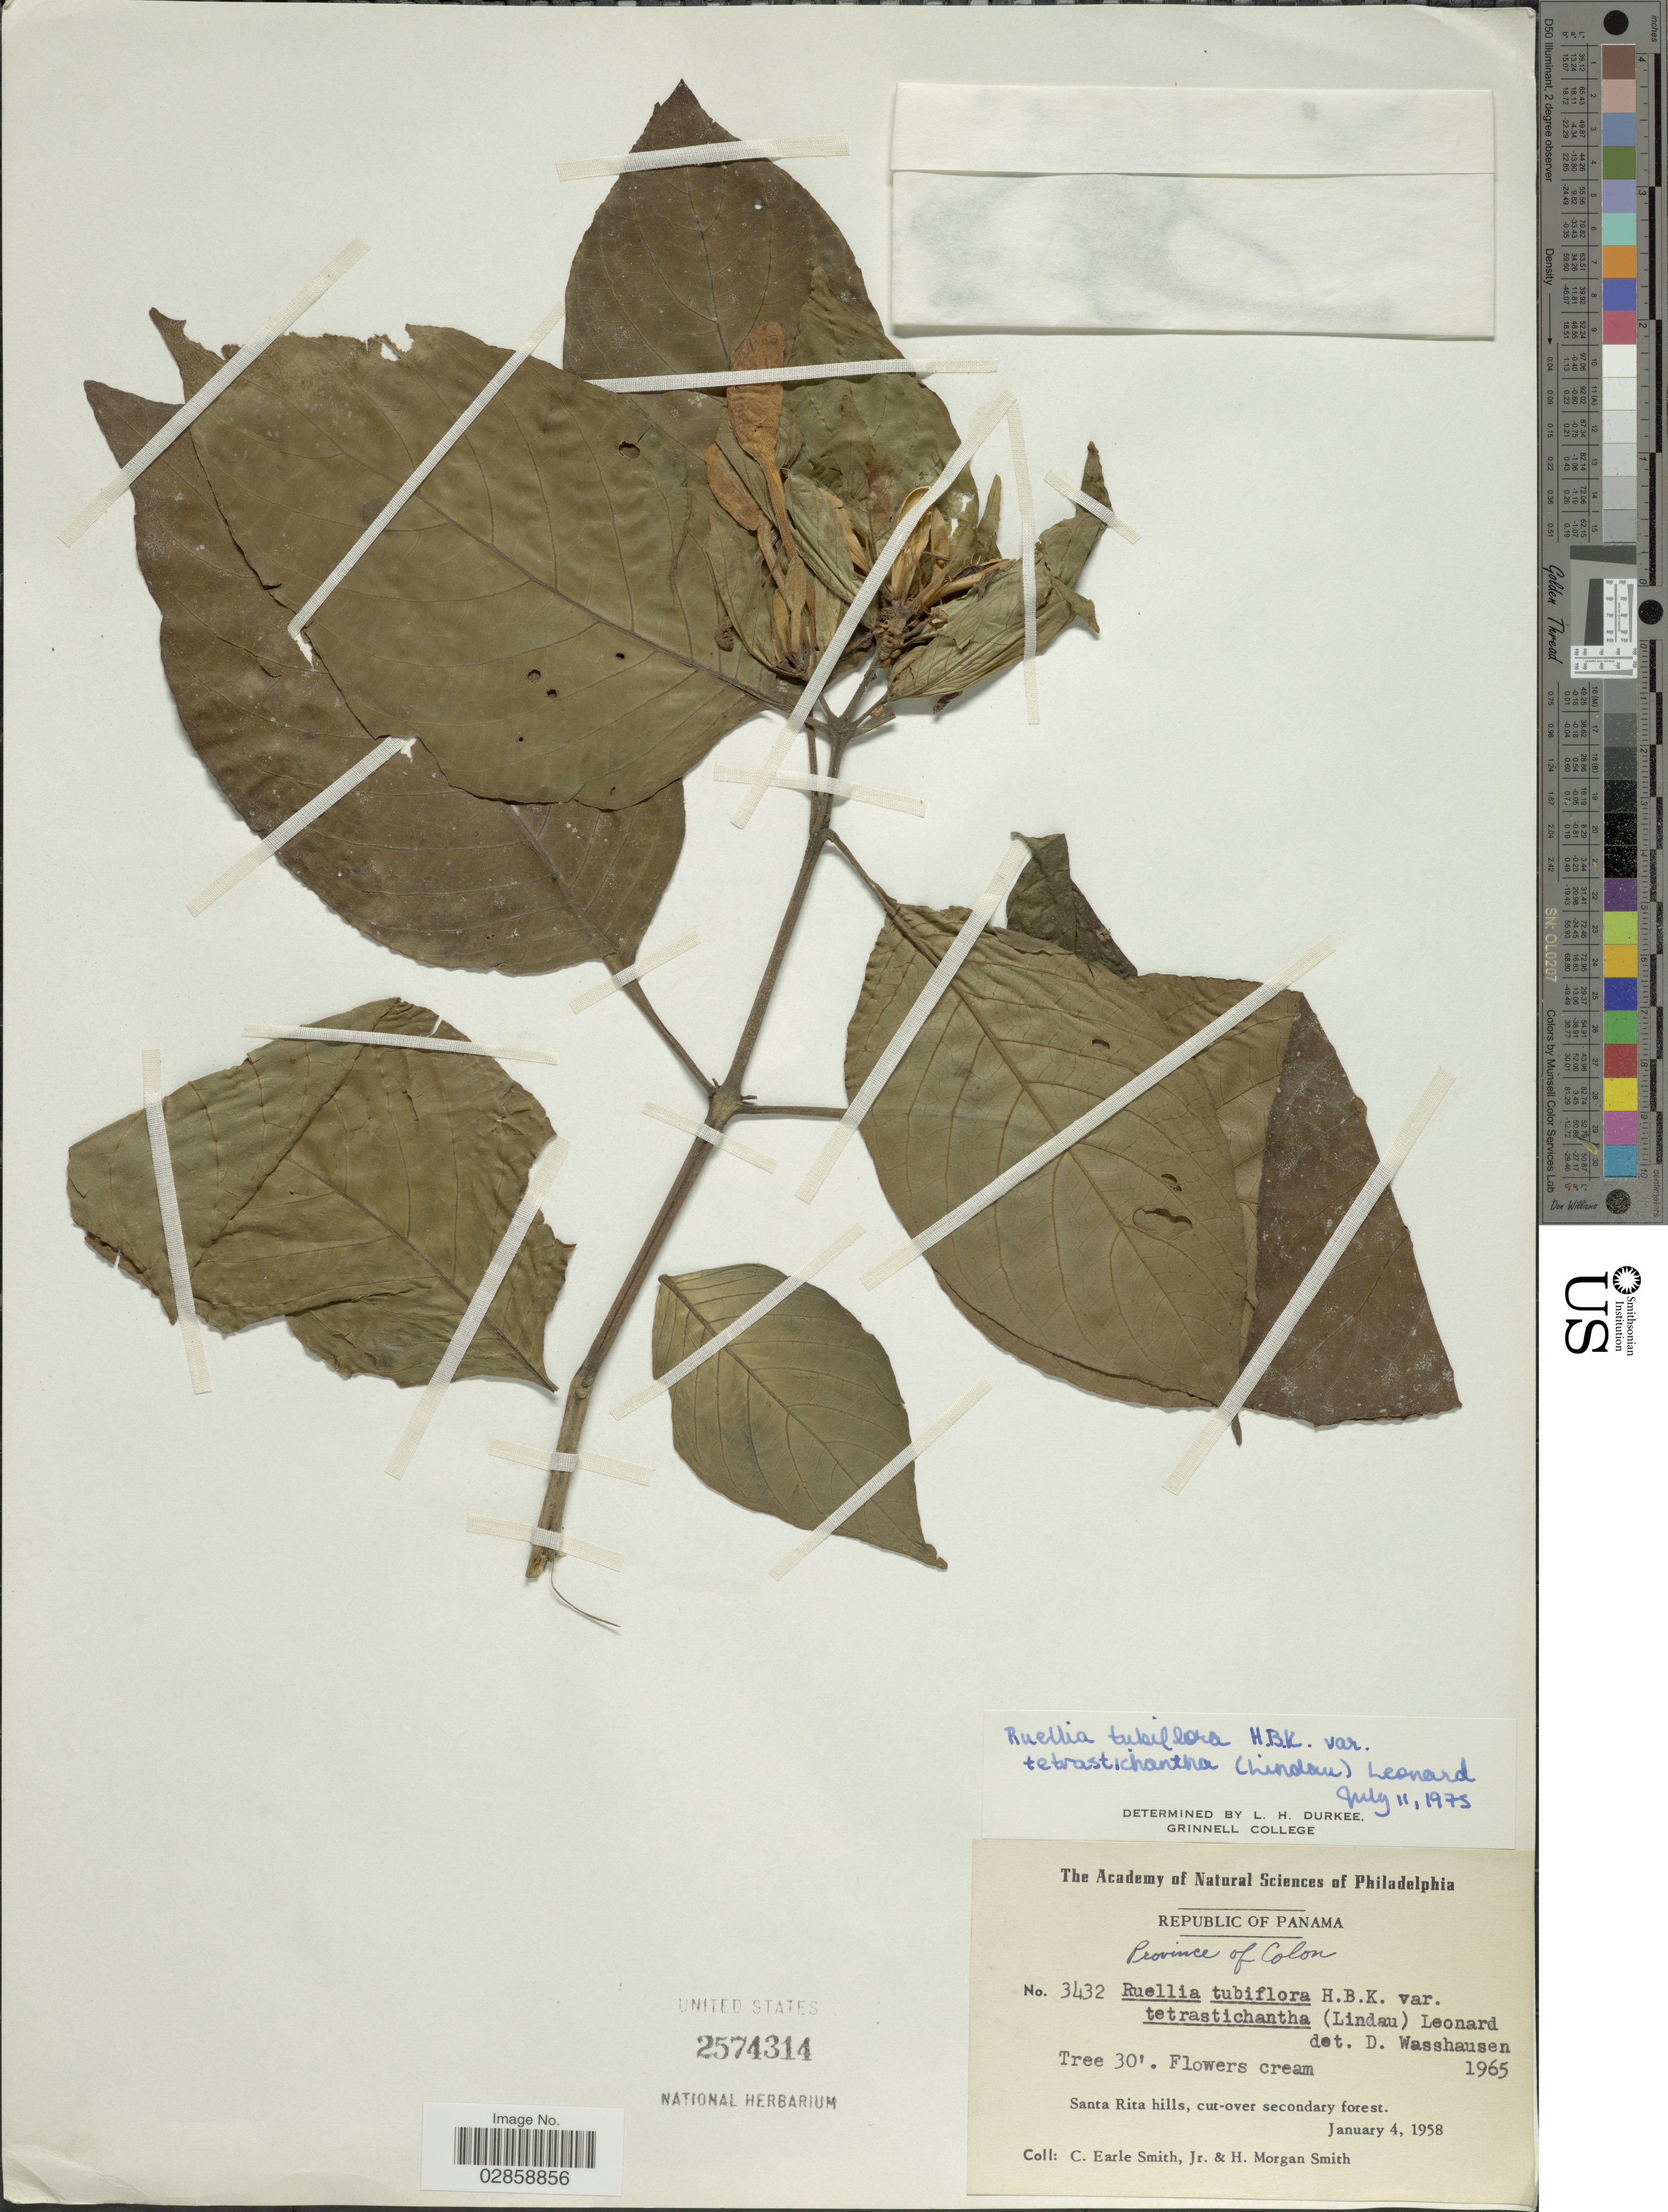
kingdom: Plantae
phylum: Tracheophyta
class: Magnoliopsida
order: Lamiales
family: Acanthaceae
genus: Ruellia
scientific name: Ruellia tubiflora var. tetrastichantha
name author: Kunth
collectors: C. E. Smith Jr. & H. M. Smith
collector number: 3432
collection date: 1958-01-04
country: Panama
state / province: Colón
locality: Republic of Panama. Santa Rita hills.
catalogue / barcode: US 2574314